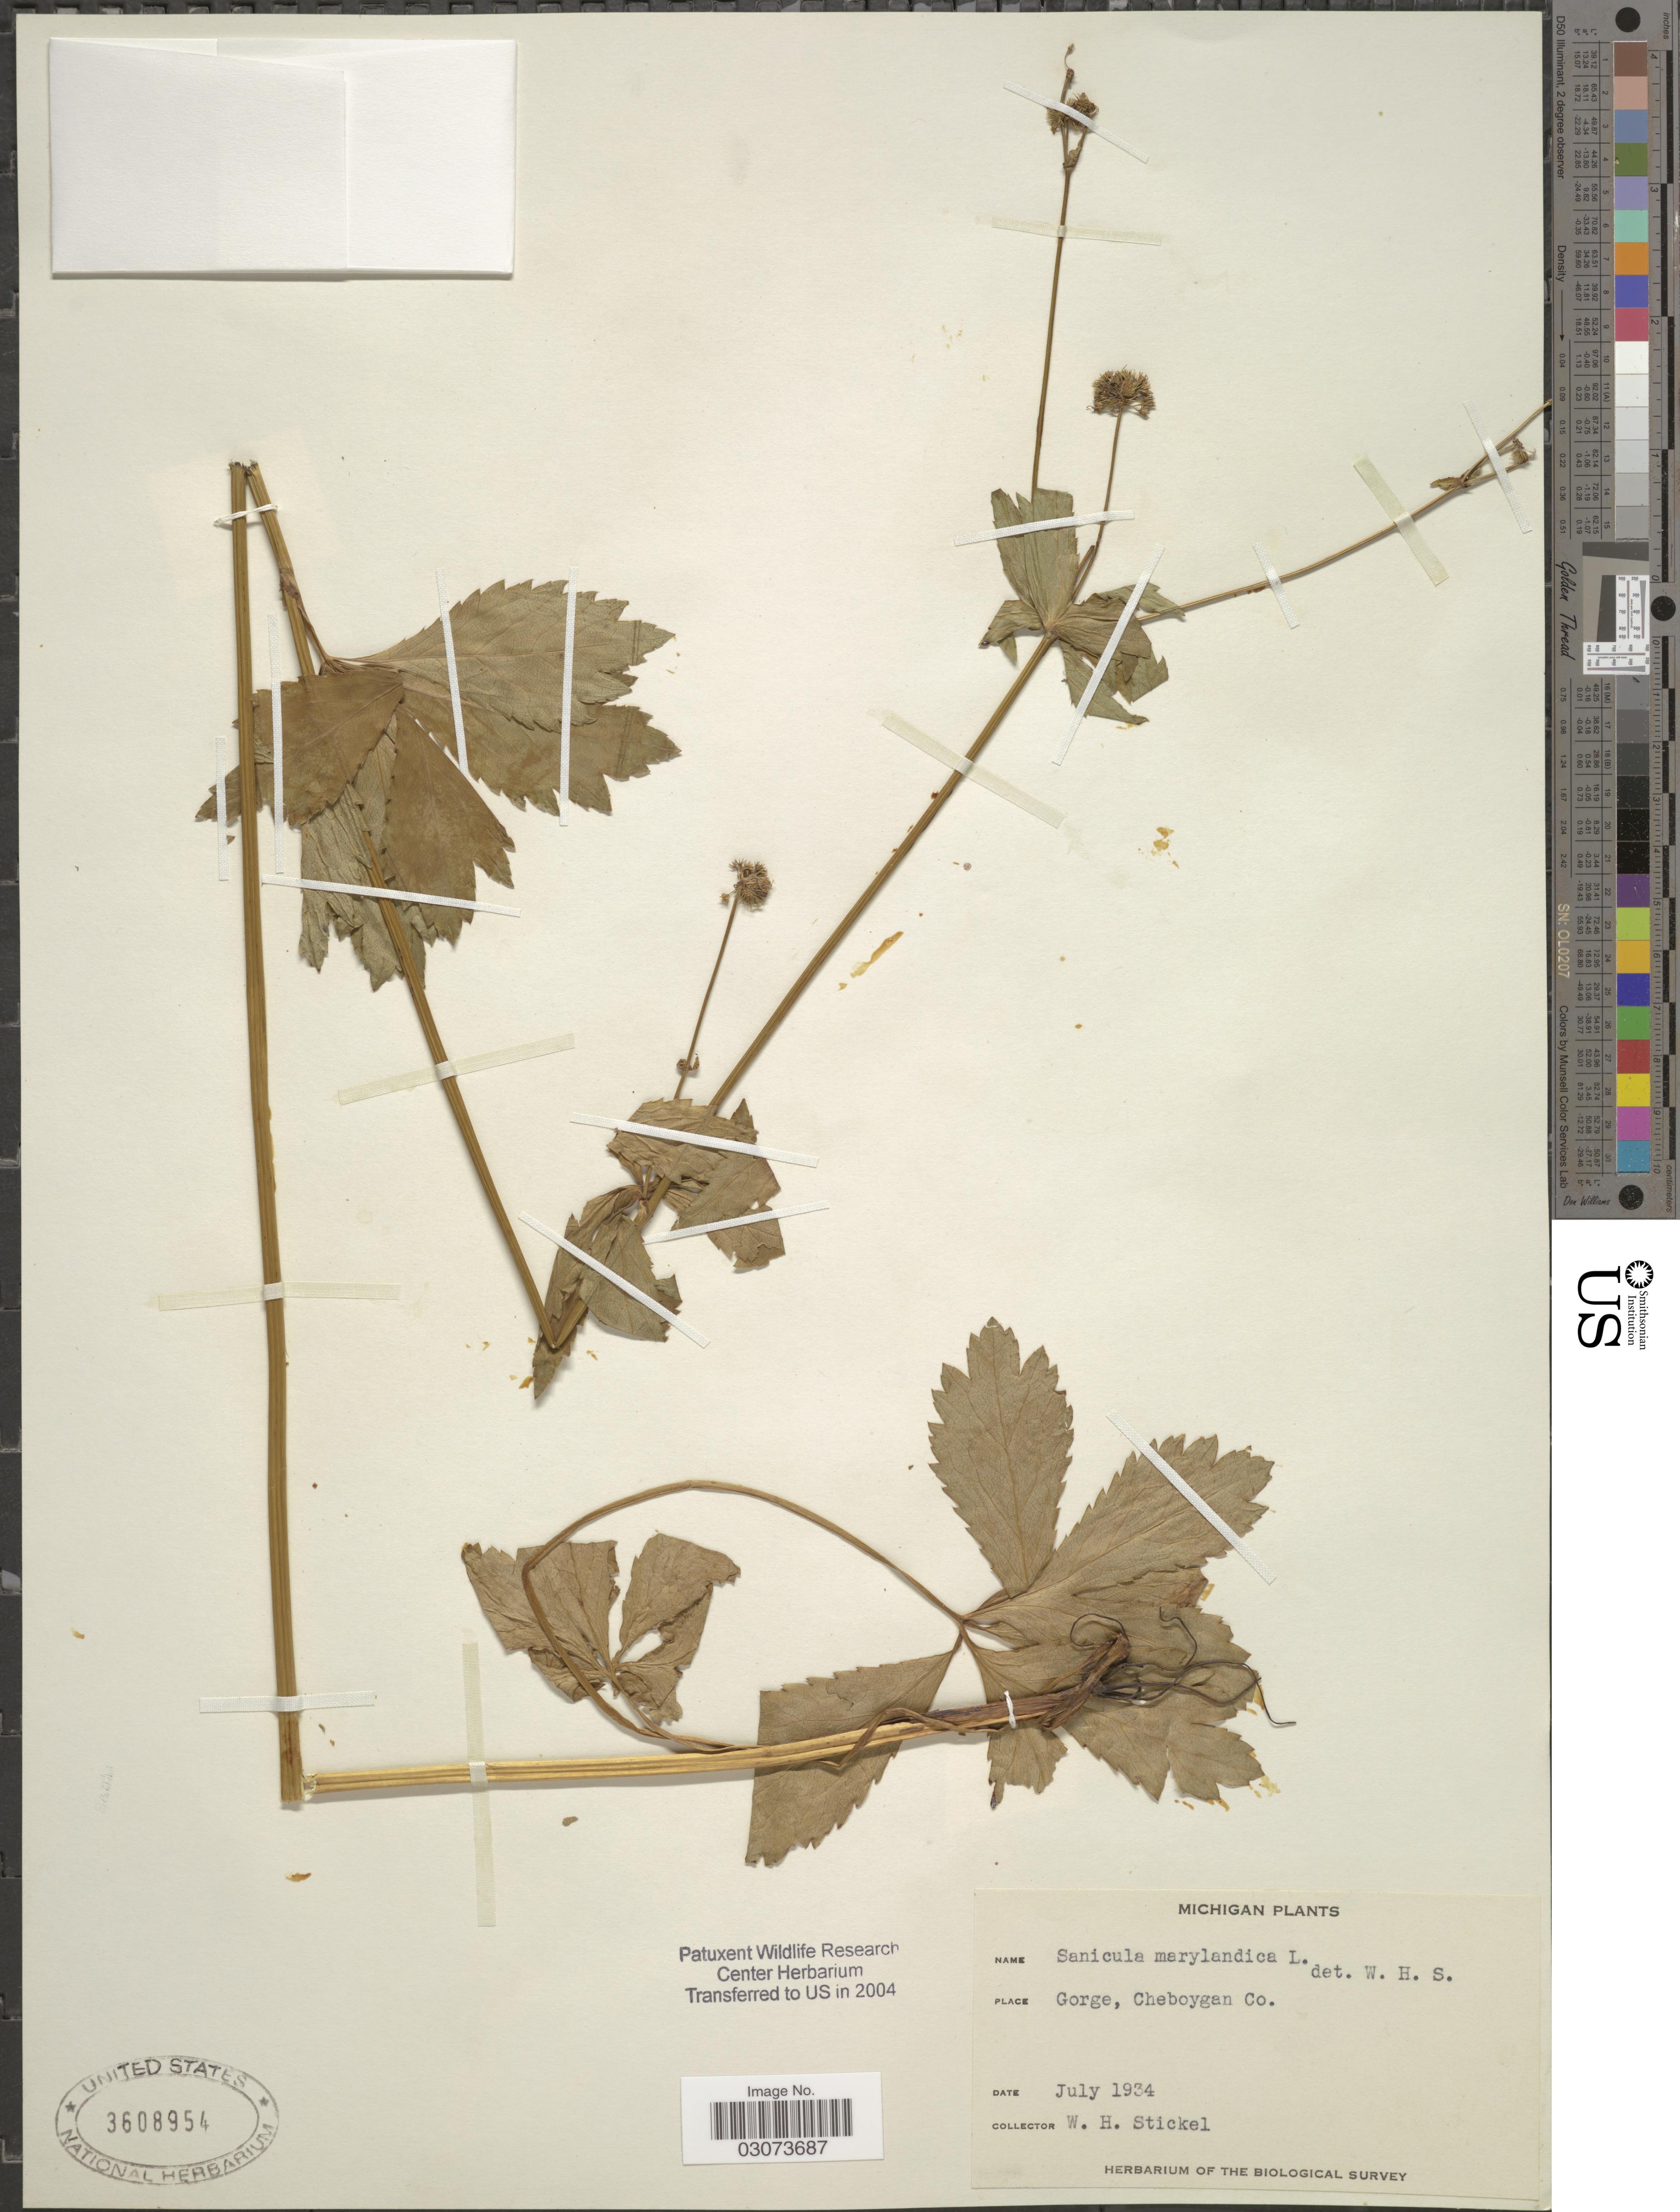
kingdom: Plantae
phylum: Tracheophyta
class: Magnoliopsida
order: Apiales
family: Apiaceae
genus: Sanicula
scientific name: Sanicula marilandica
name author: L.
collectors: W. Stickel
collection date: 1934-07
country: United States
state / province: Michigan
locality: Gorge, Cheboygan Co.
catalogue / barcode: US 3608954